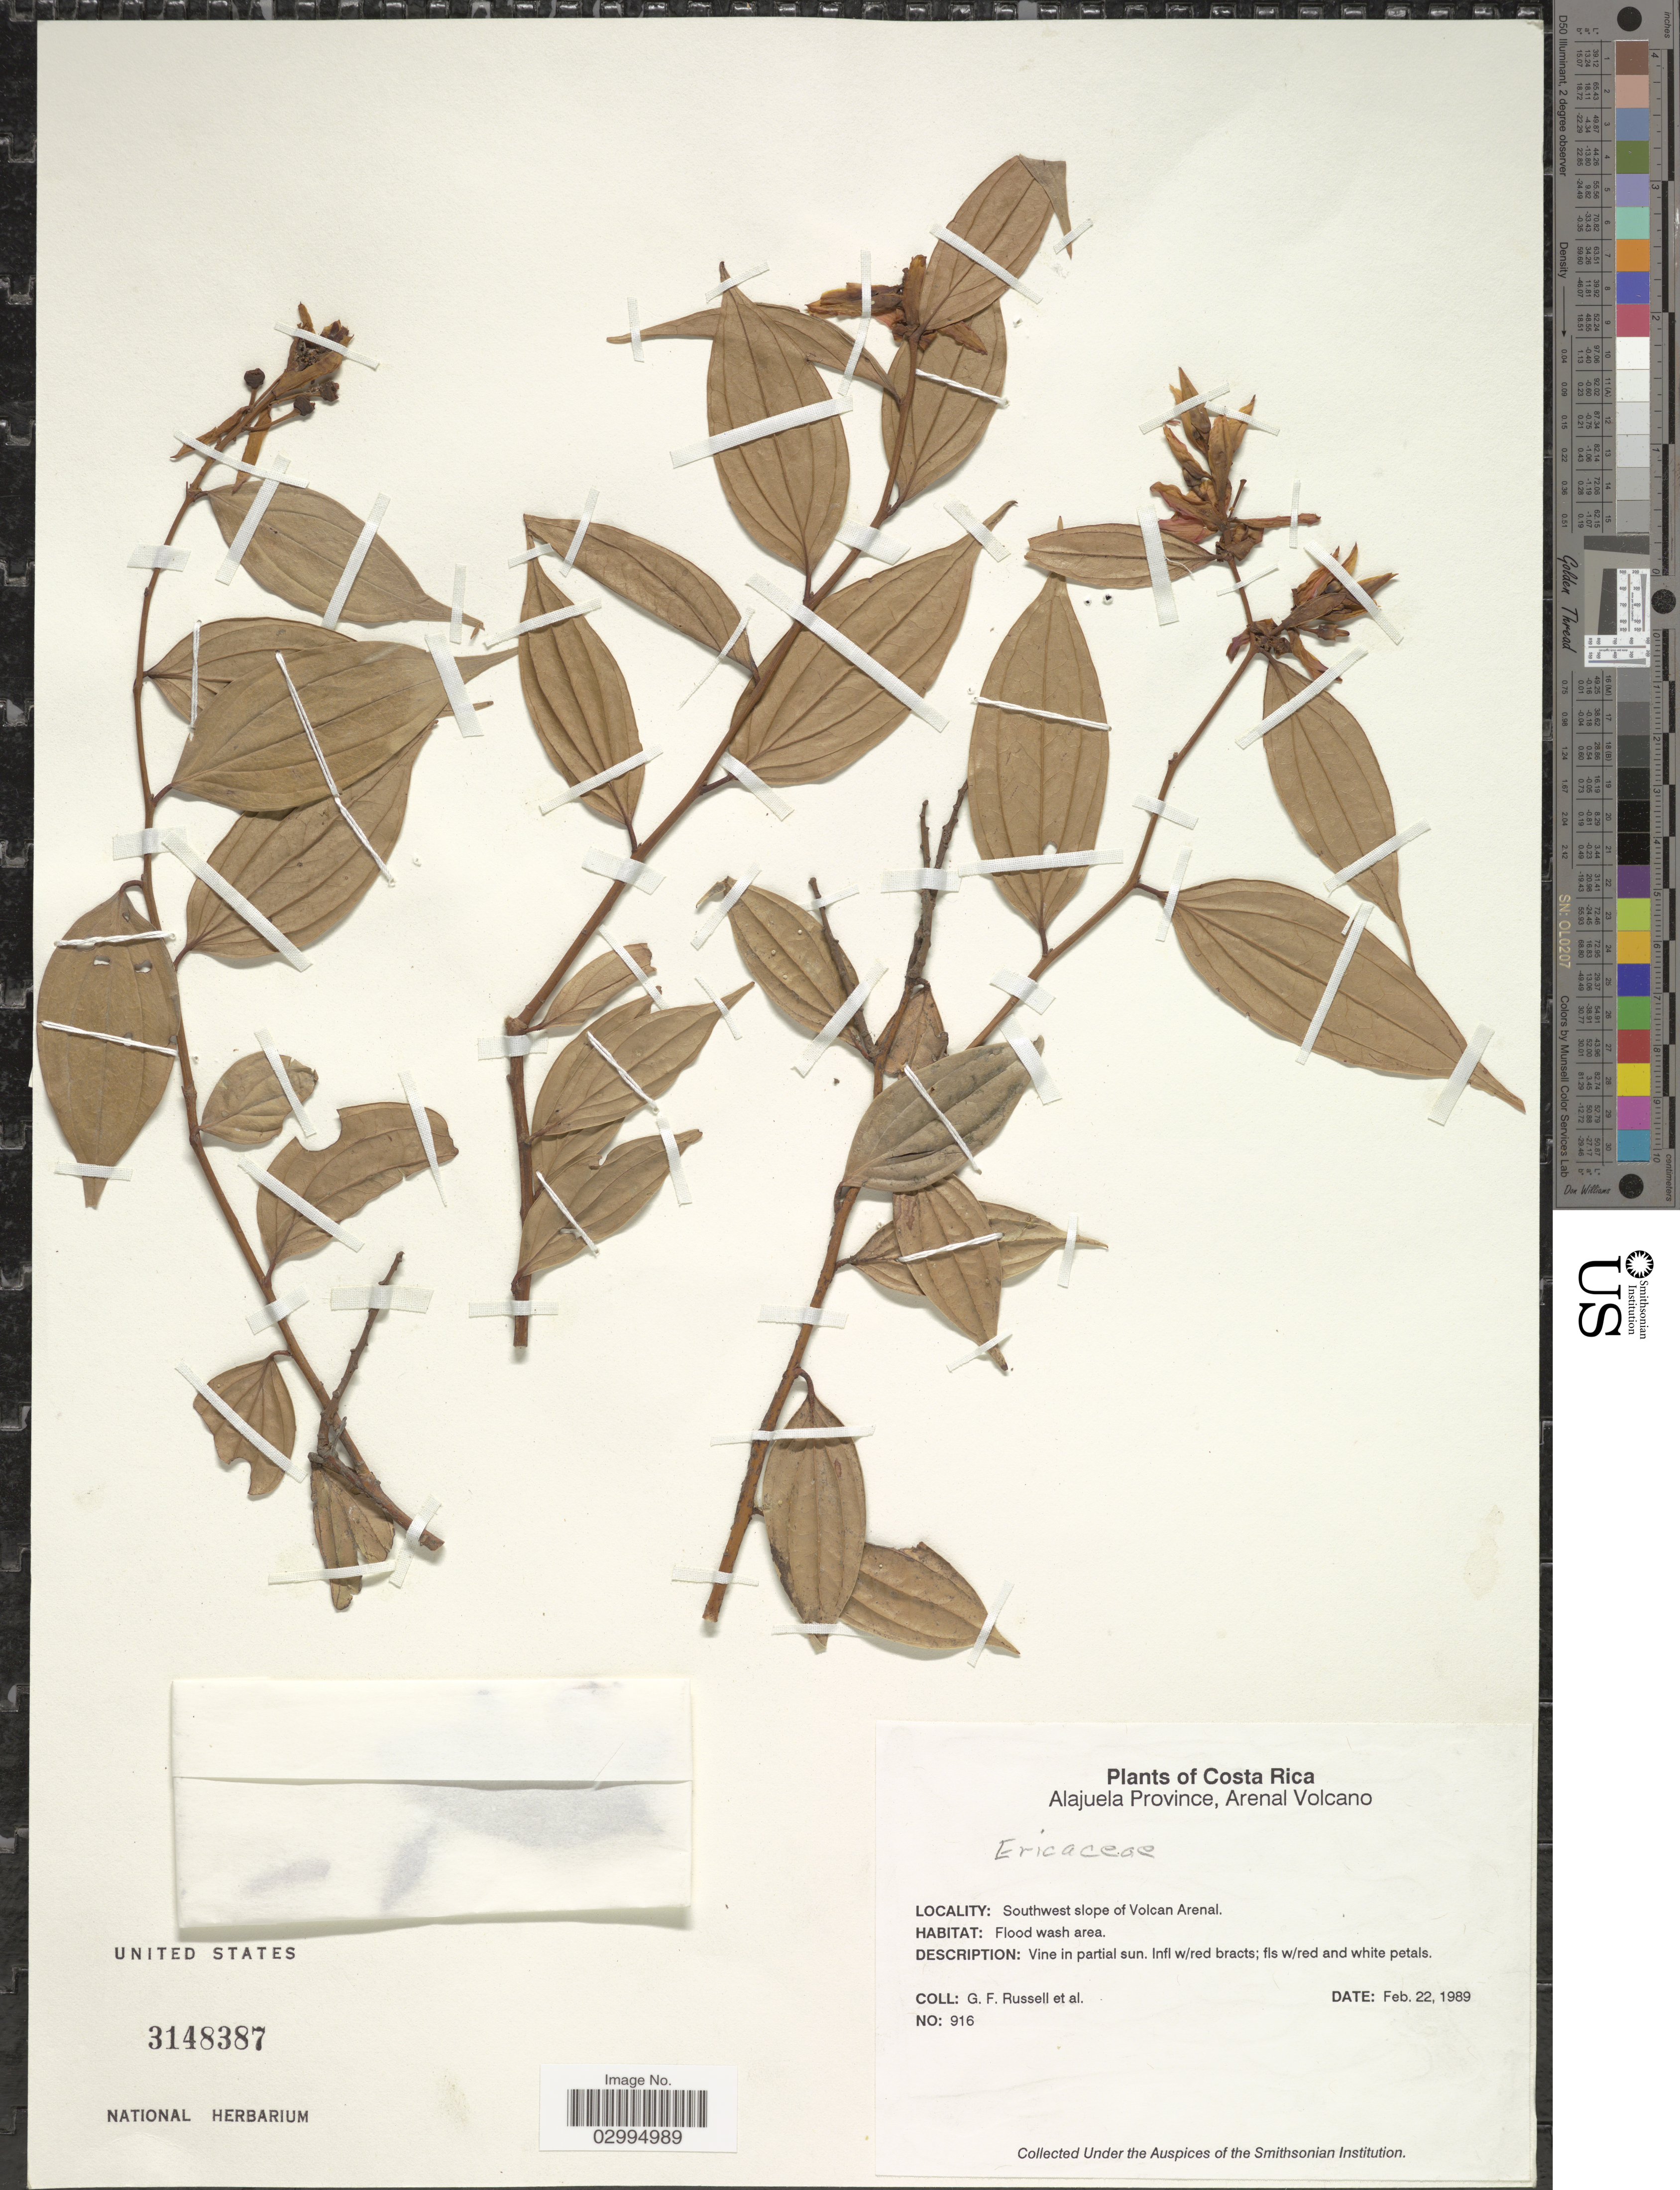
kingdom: Plantae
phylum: Tracheophyta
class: Magnoliopsida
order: Ericales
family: Ericaceae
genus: Cavendishia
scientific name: Cavendishia bracteata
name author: (Ruiz & Pav. ex J. St.-Hil.) Hoerold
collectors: G. Russell & et al.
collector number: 916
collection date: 1989-02-22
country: Costa Rica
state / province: Alajuela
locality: Arenal Volcano. Southwest slope of Volcan Arenal.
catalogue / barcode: US 3148387